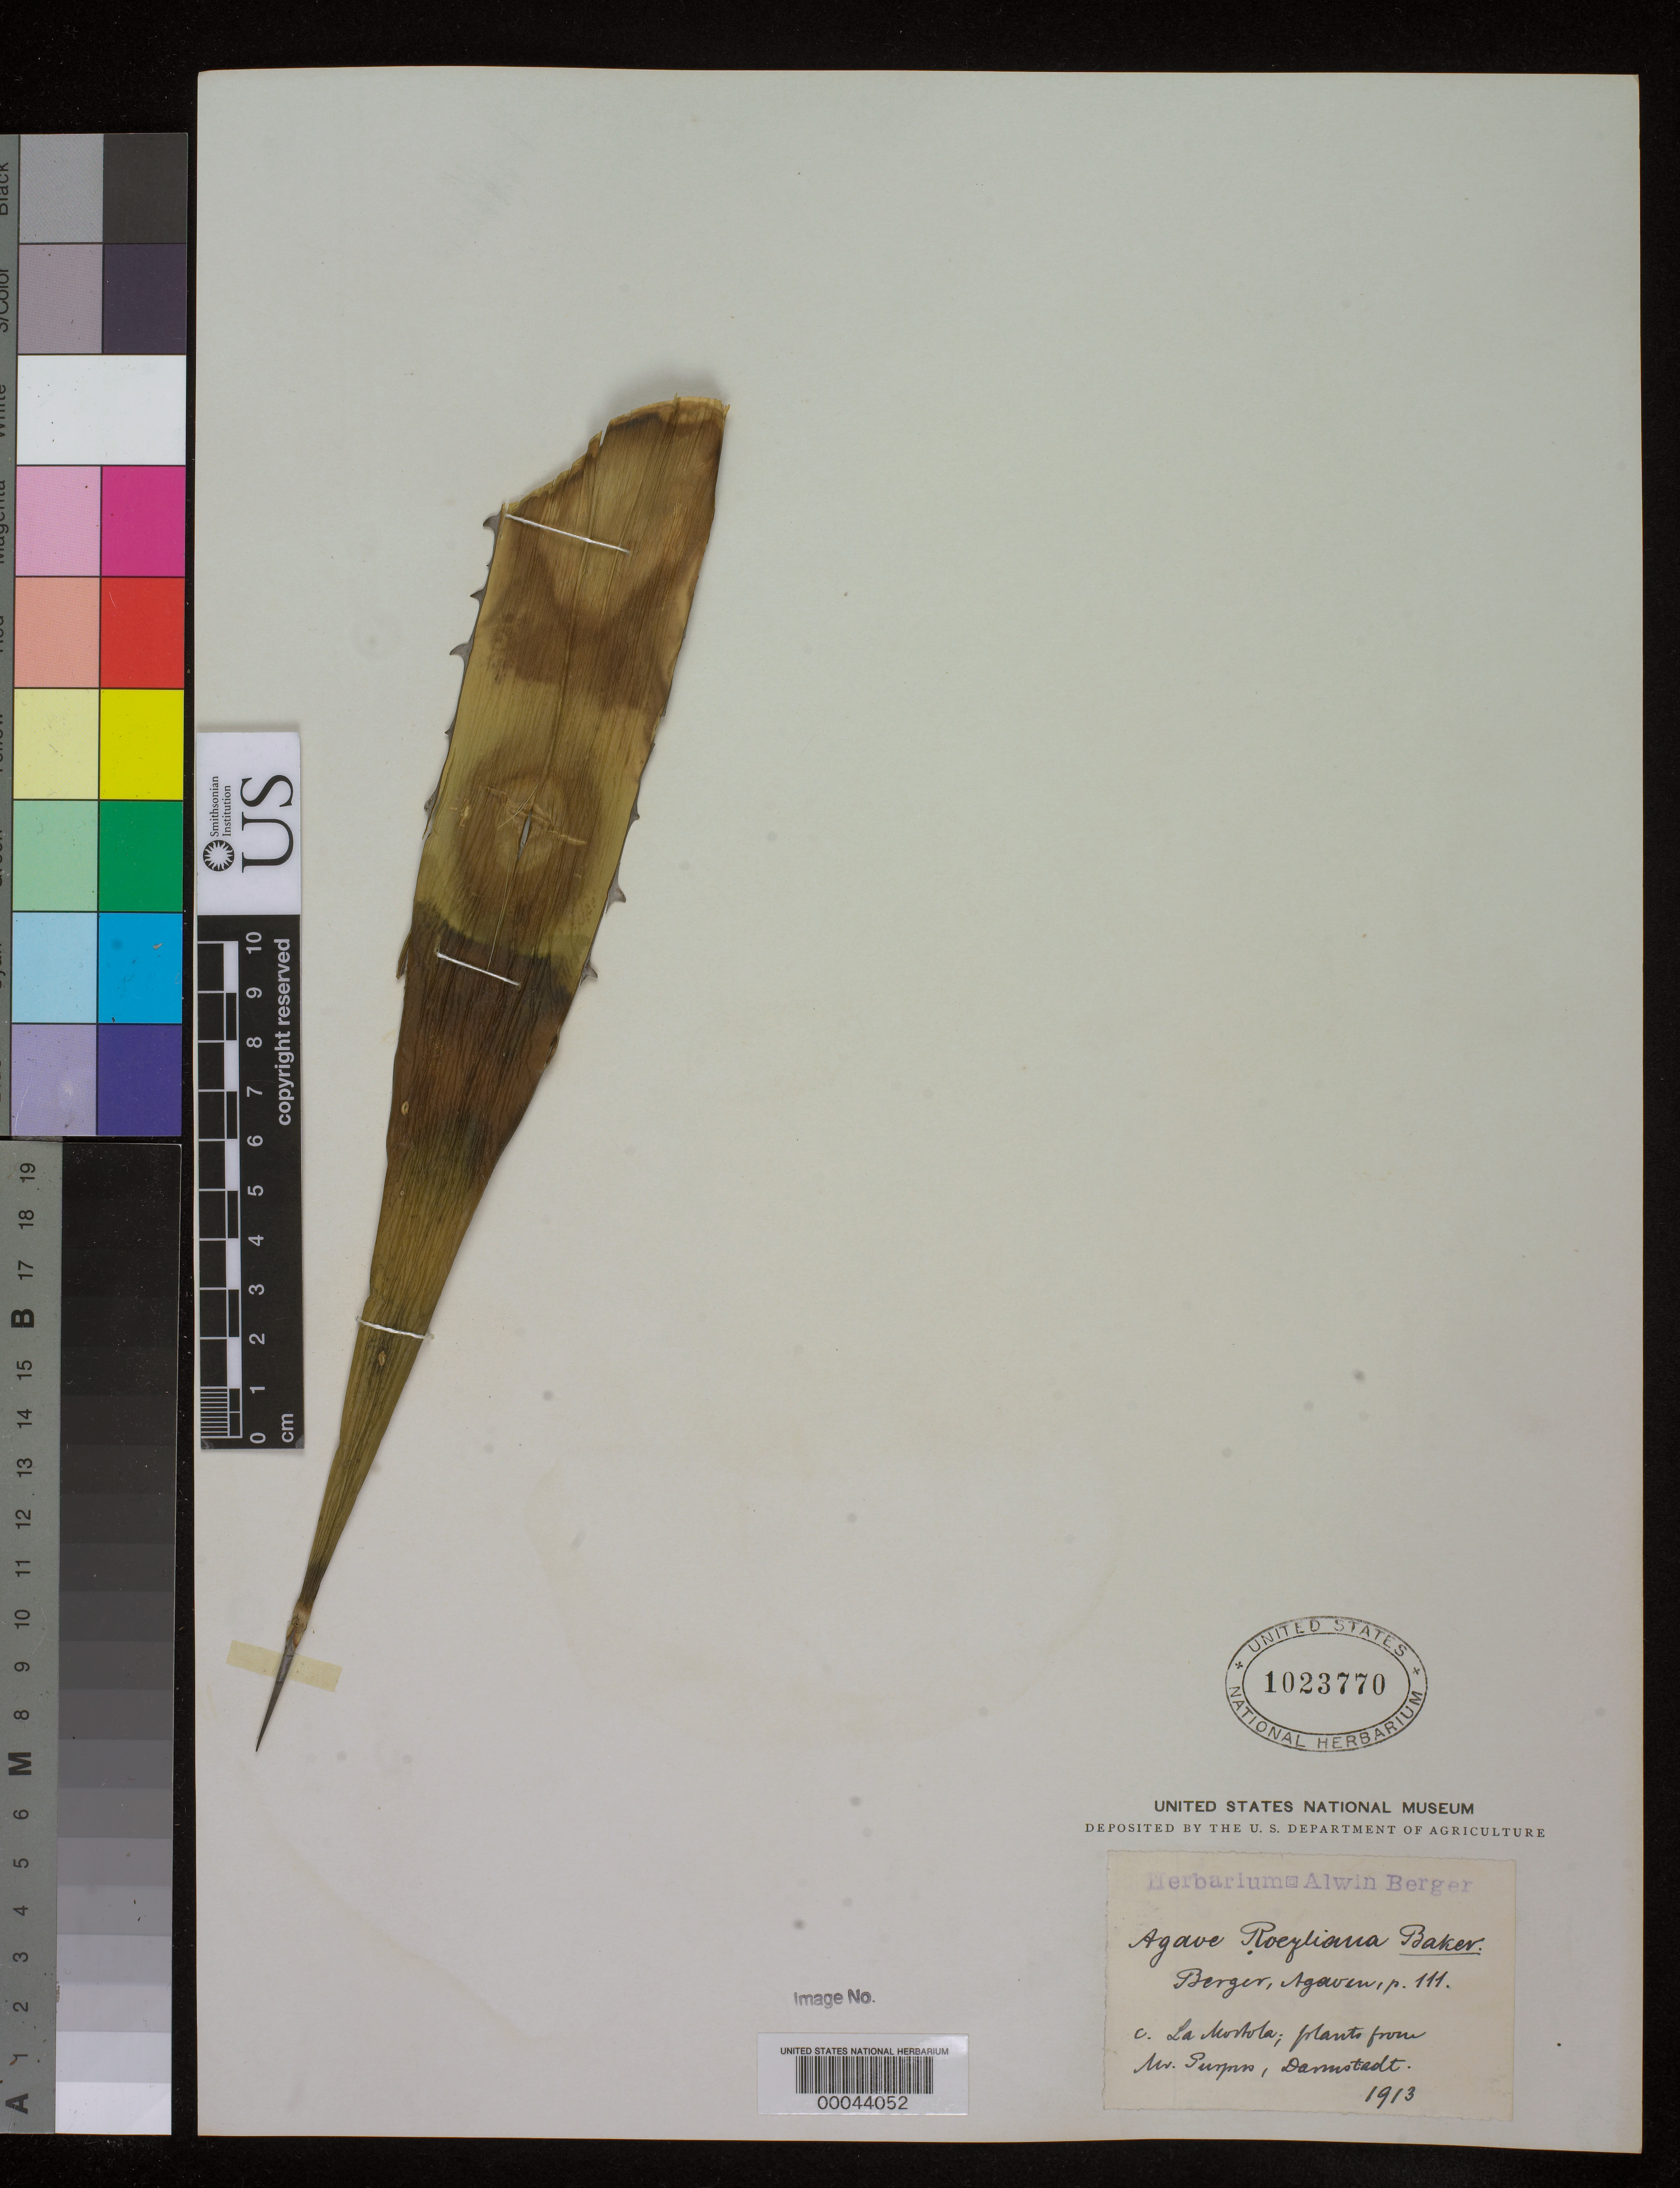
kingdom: Plantae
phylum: Tracheophyta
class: Liliopsida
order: Asparagales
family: Asparagaceae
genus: Agave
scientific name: Agave ghiesbrechtii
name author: K. Koch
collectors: ex herb. A. Berger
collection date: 1909-06-02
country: Mexico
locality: Cultivated at La Mortola, Italy.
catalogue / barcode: US 1023770